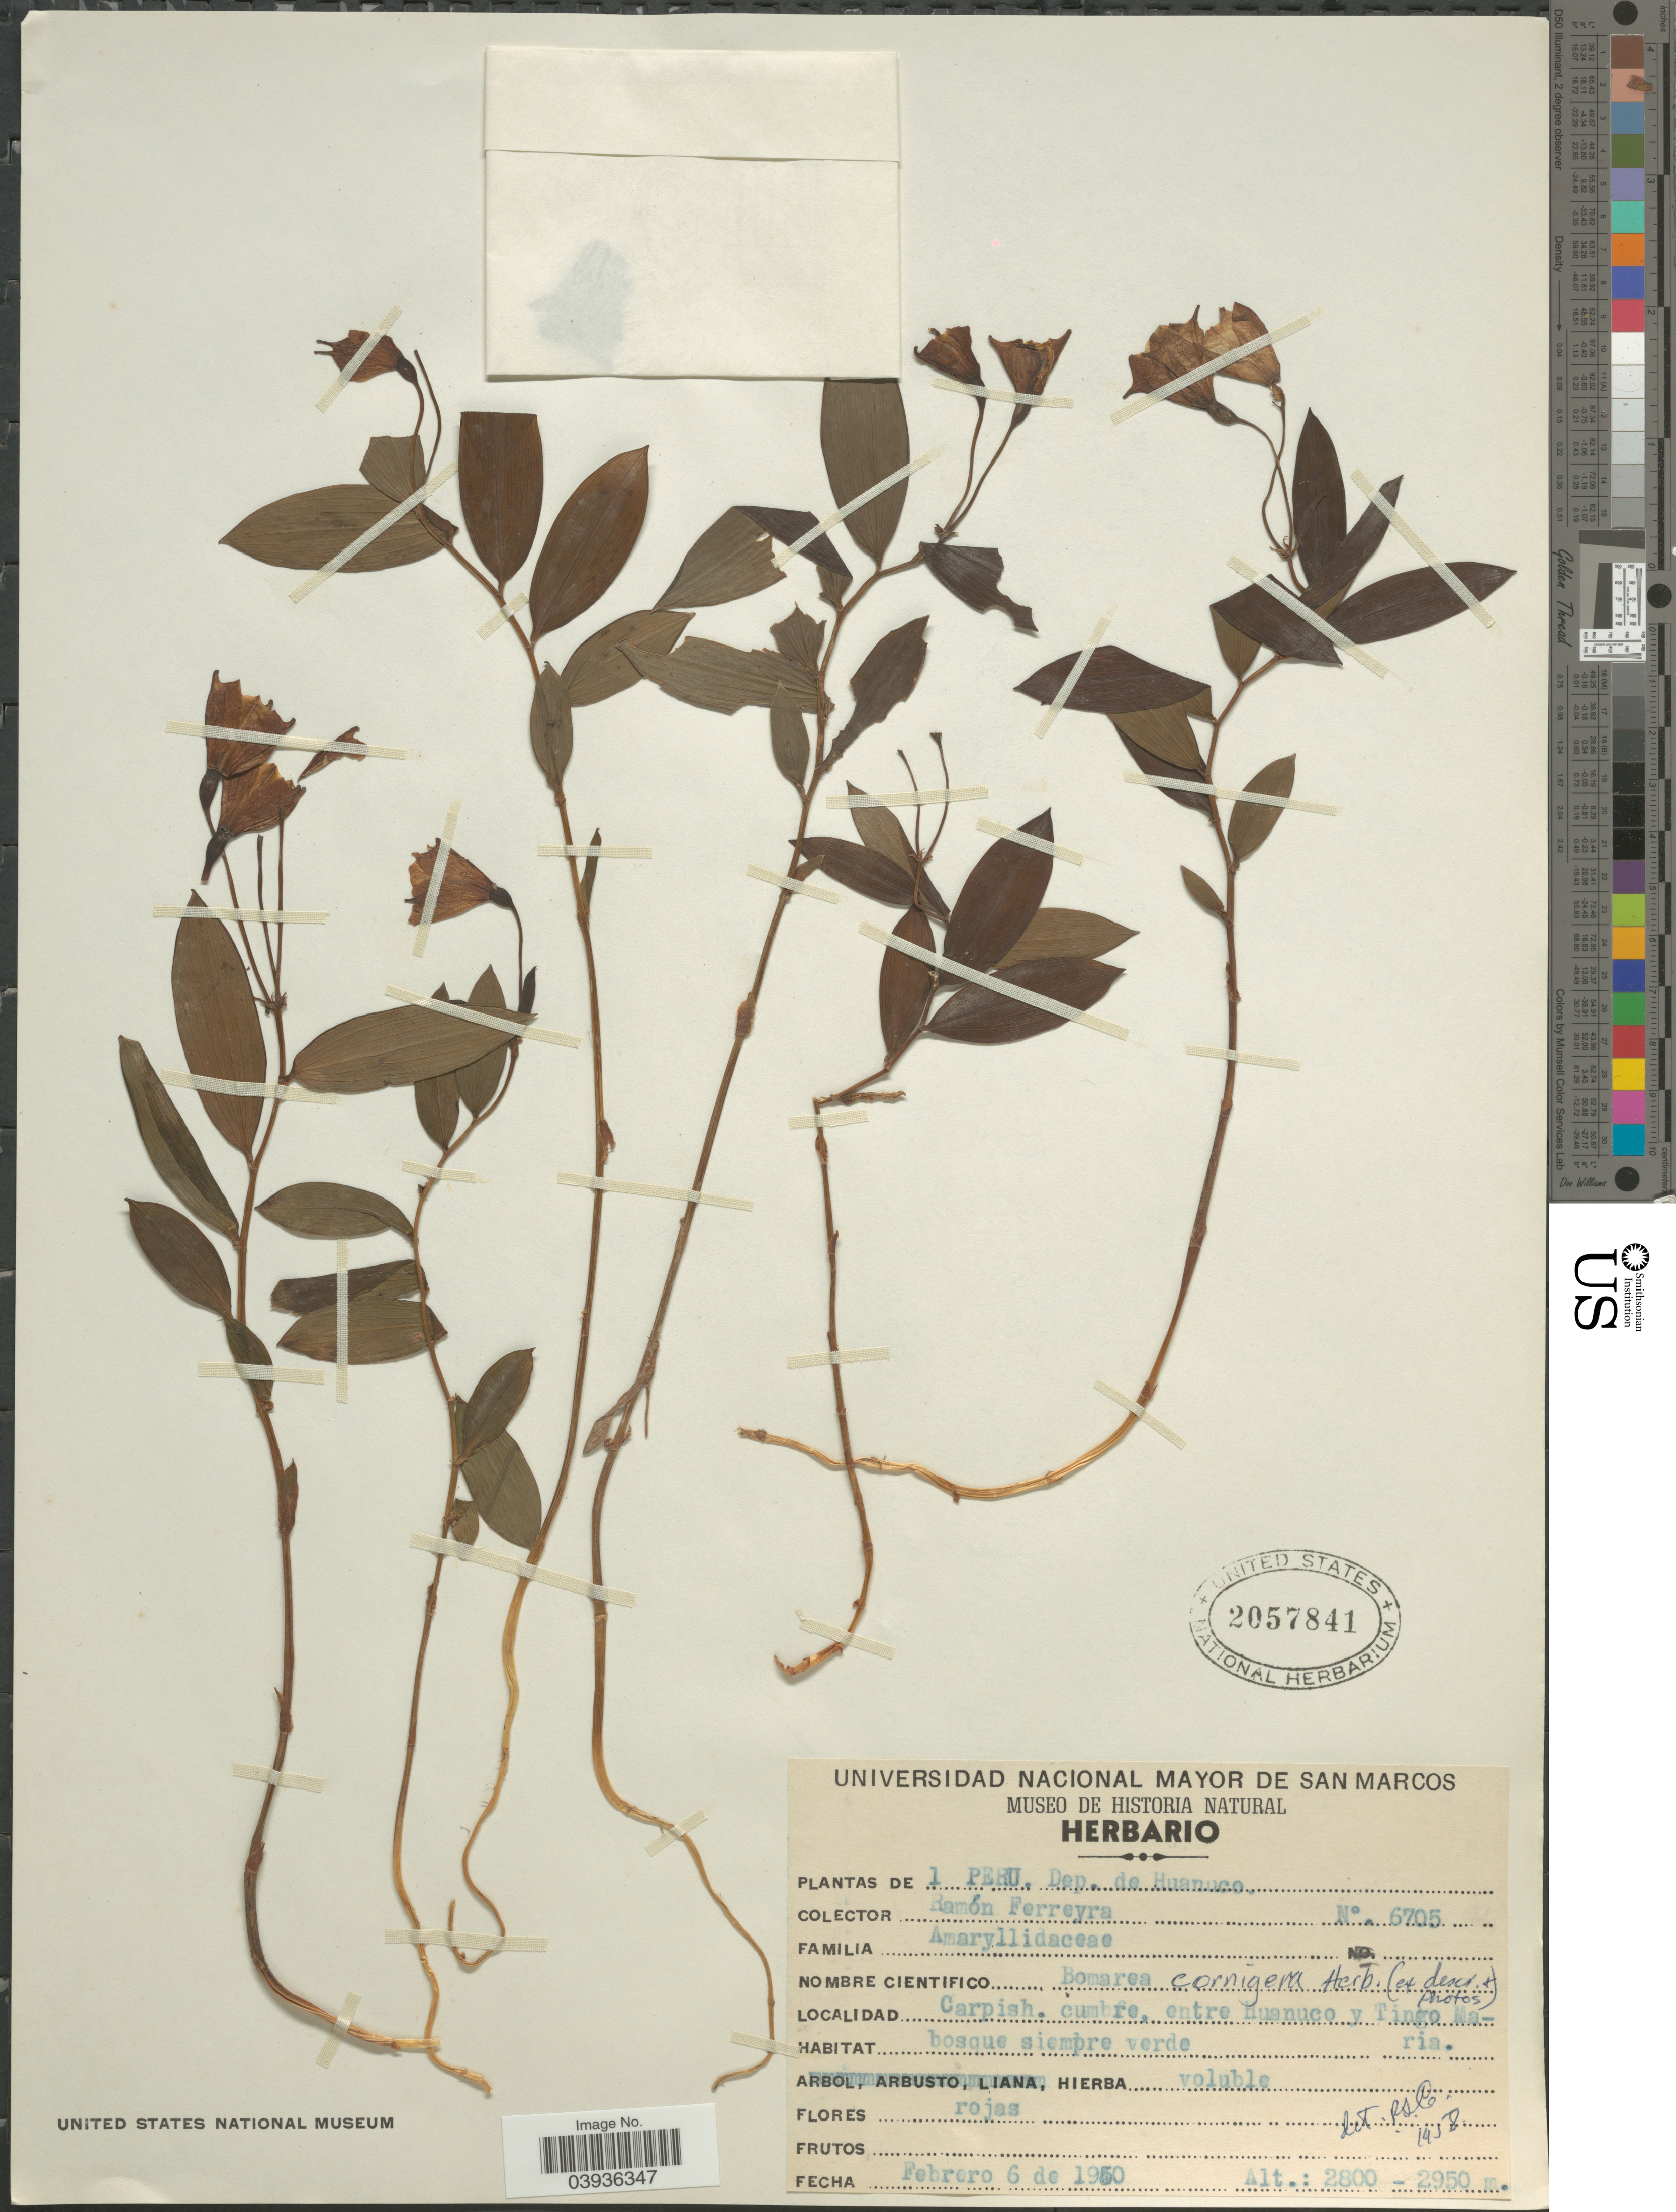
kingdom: Plantae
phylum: Tracheophyta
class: Liliopsida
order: Liliales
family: Alstroemeriaceae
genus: Bomarea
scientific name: Bomarea cornigera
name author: Herb.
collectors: R. A. Ferreyra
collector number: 6705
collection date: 1950-02-06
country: Peru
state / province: Huánuco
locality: Dep. de Huanuco. Carpish. cumbre, entre Huanuco y Tingo Maria.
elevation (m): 2800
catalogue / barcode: US 2057841